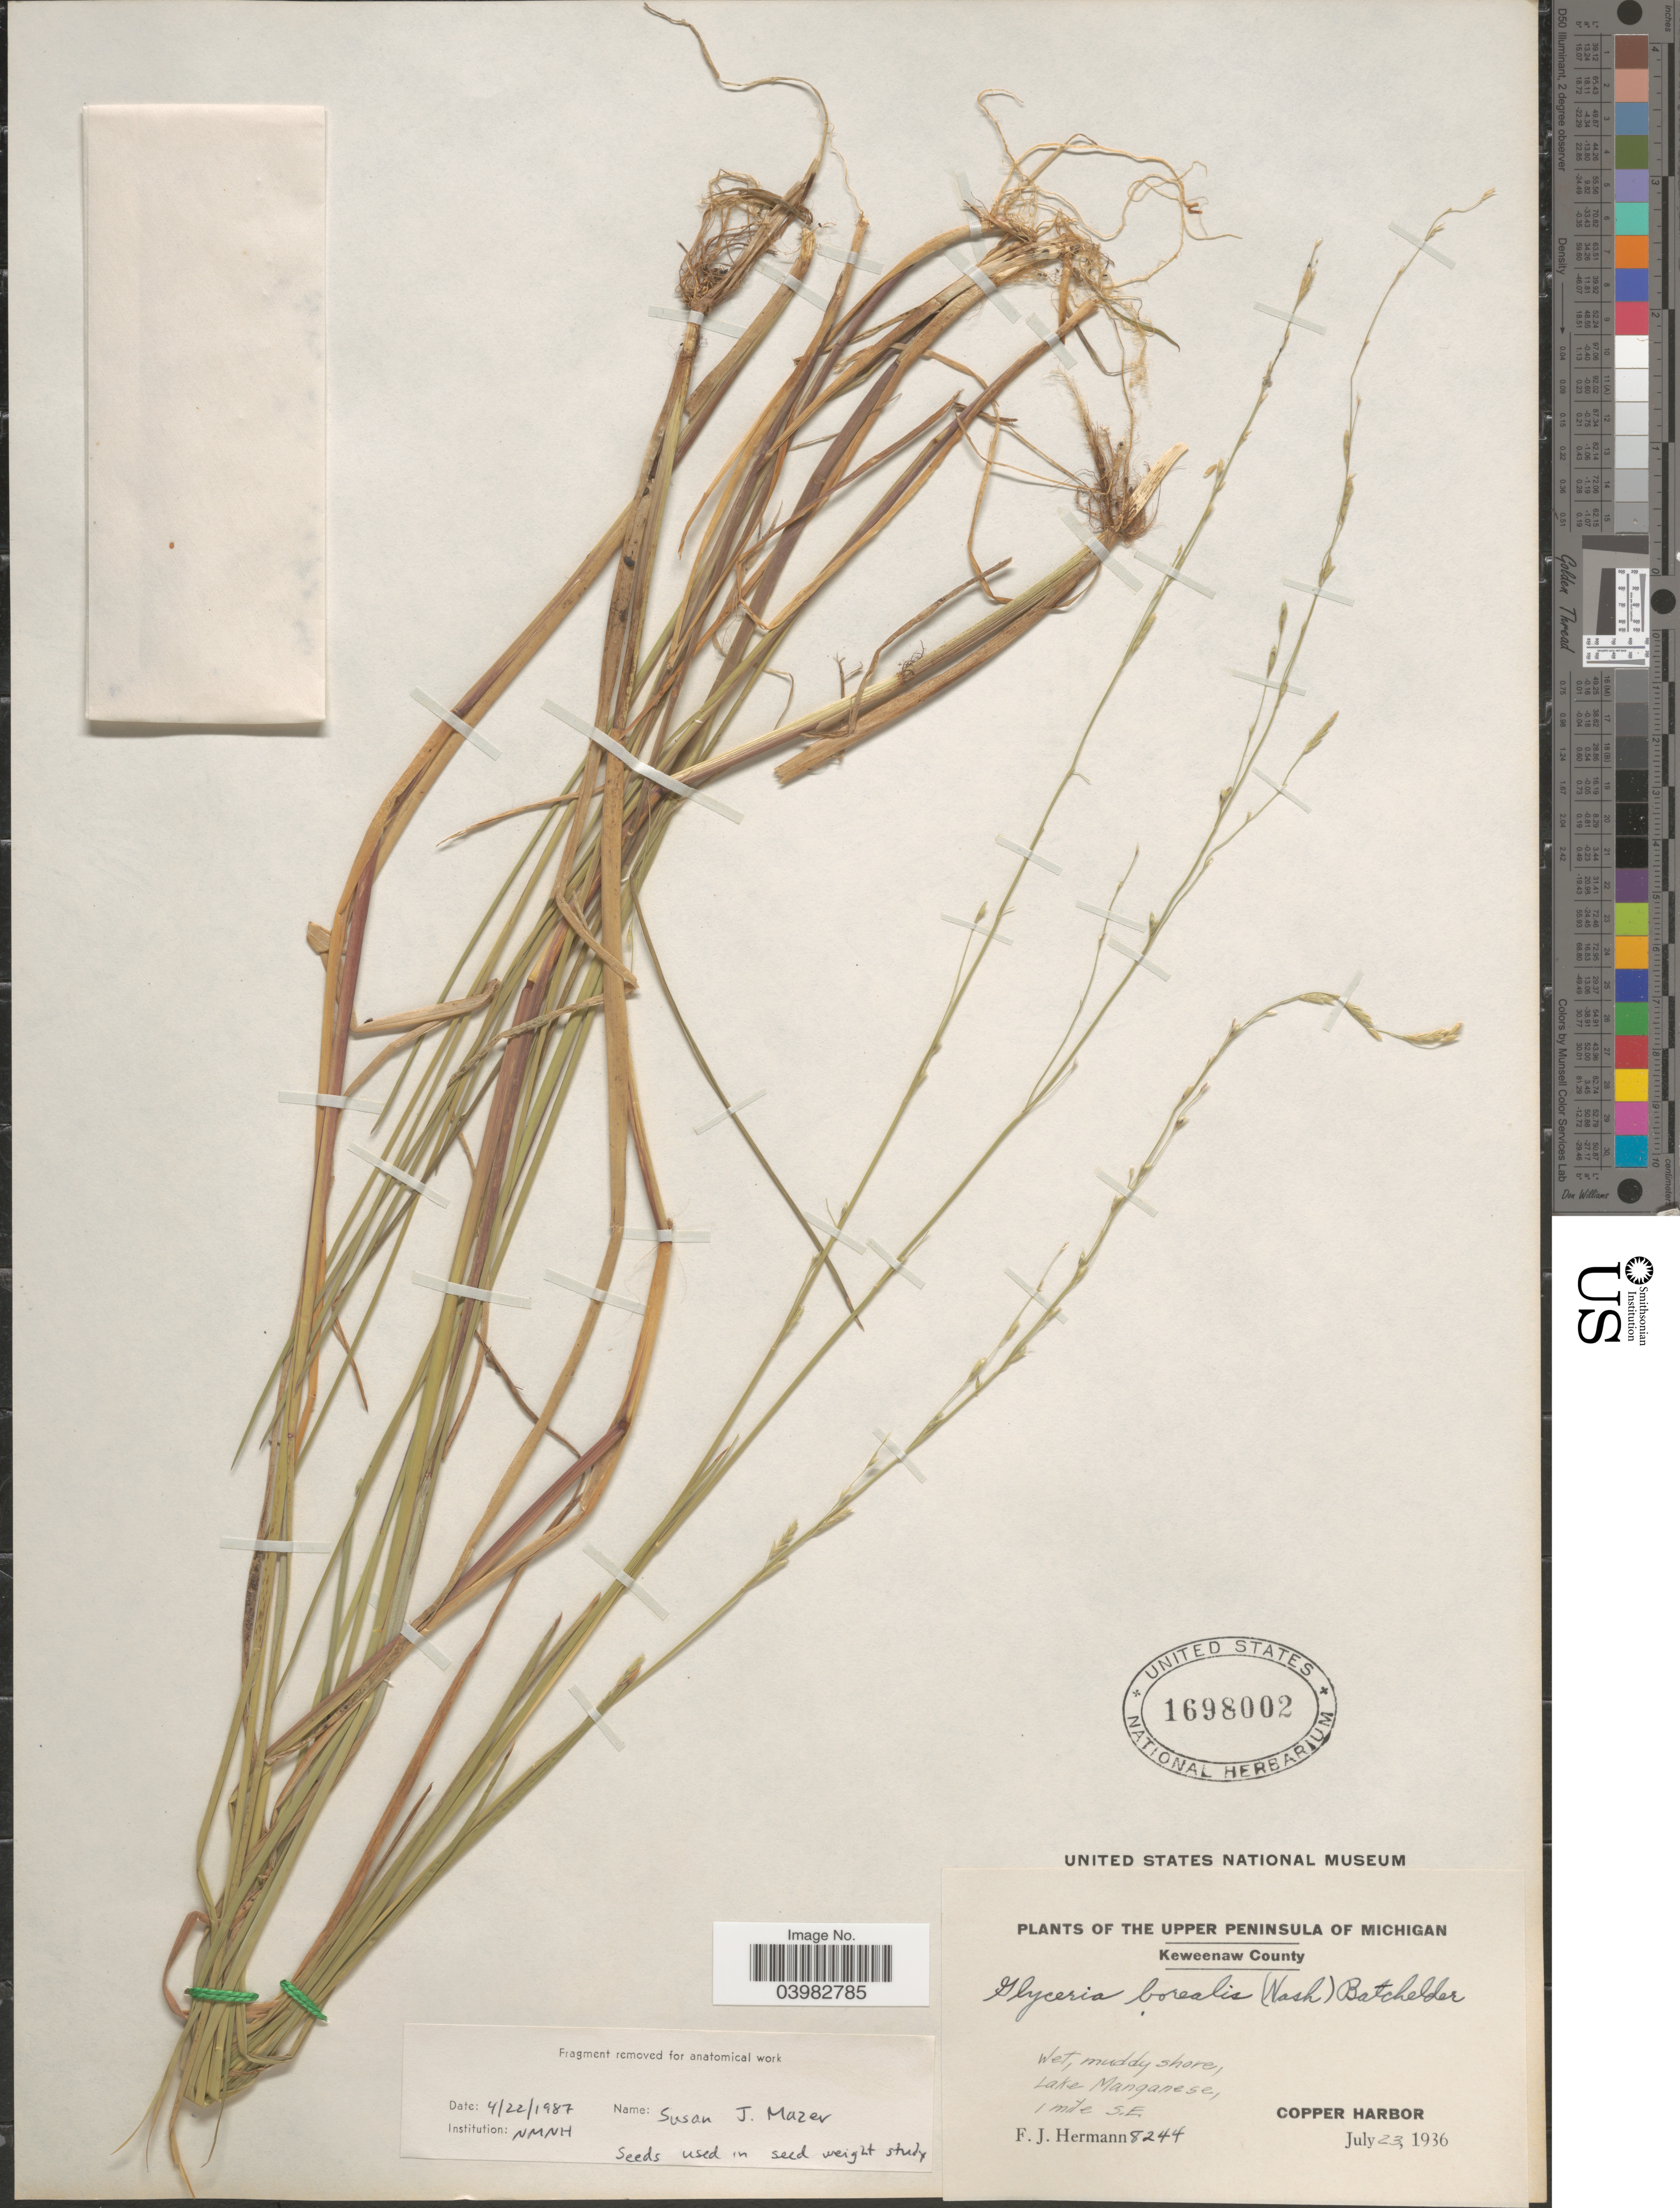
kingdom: Plantae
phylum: Tracheophyta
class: Liliopsida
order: Poales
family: Poaceae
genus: Glyceria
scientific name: Glyceria borealis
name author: (Nash) Batchelder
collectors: F. J. Hermann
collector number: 8244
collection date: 1936-07-23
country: United States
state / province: Michigan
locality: The Upper Peninsula of Michigan. Keweenaw County. Lake Manganese, 1 mile S.E. Copper Harbor.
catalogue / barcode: US 1698002